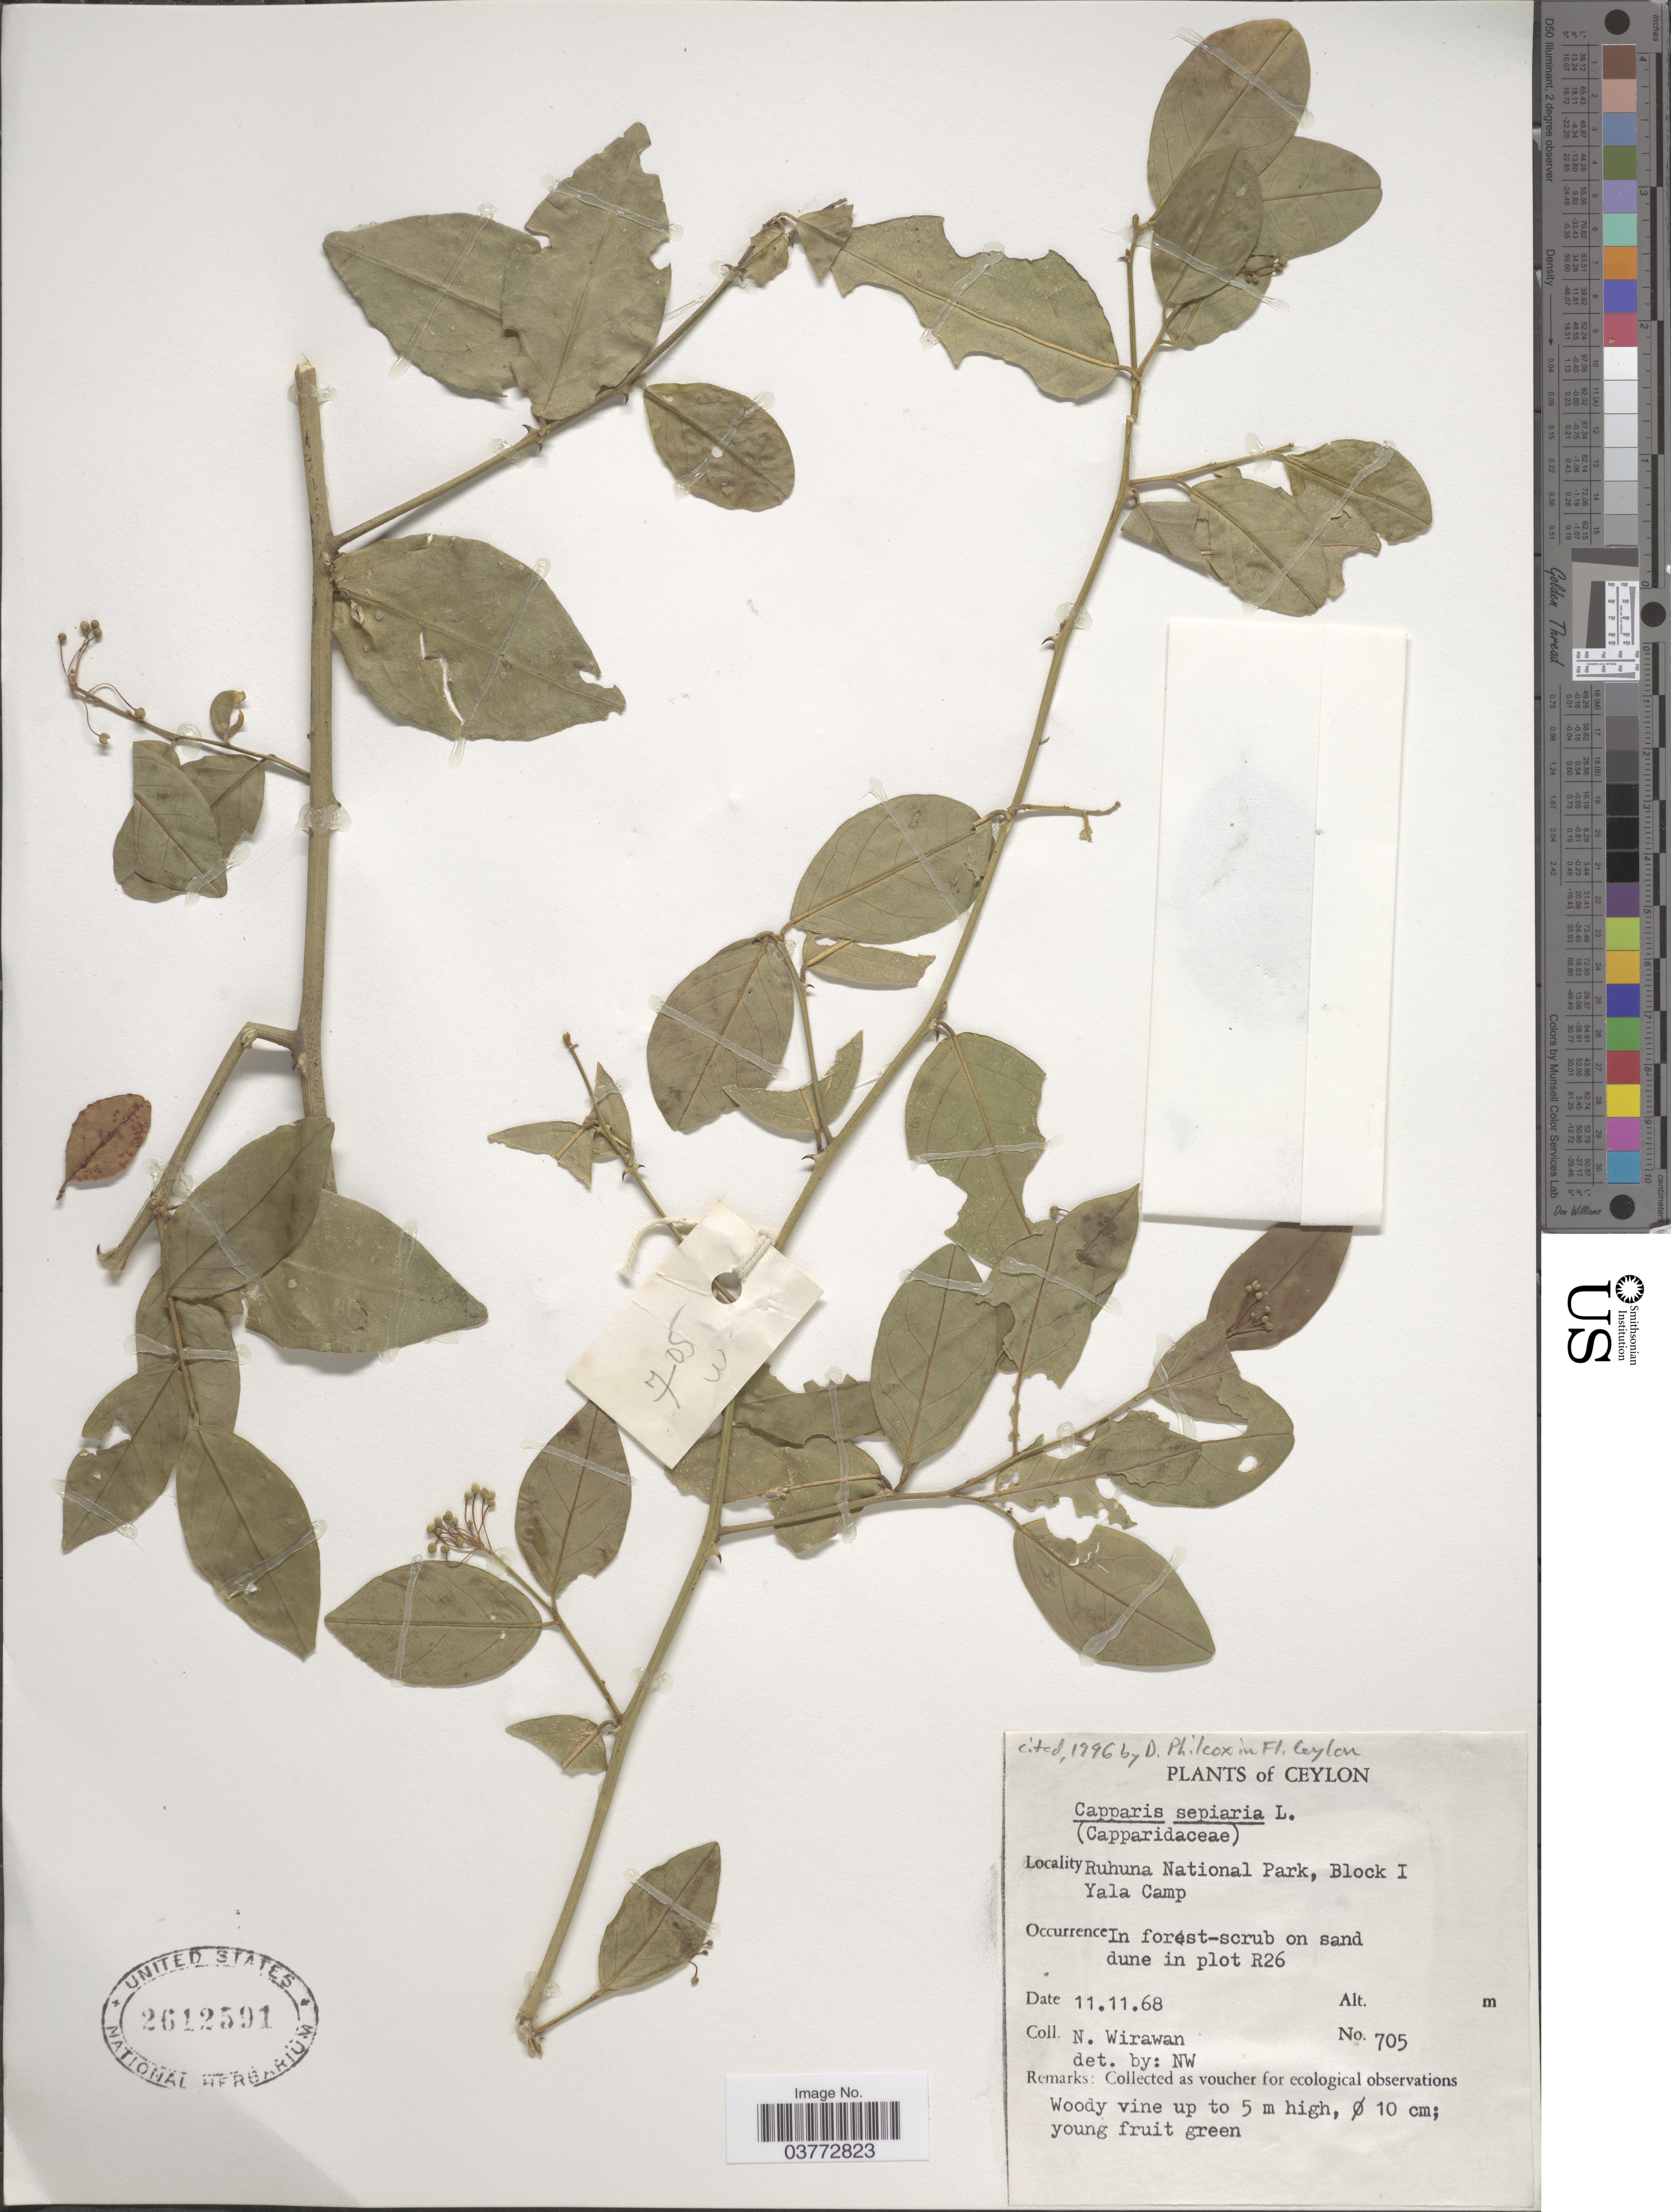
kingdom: Plantae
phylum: Tracheophyta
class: Magnoliopsida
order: Brassicales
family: Capparaceae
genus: Capparis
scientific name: Capparis sepiaria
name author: L.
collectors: N. Wirawan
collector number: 705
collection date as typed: Transcribed d/m/y: 11/11/68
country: Sri Lanka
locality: Ceylon. Ruhuna National Park, Block I Yala Camp. In plot R26.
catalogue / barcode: US 2612591